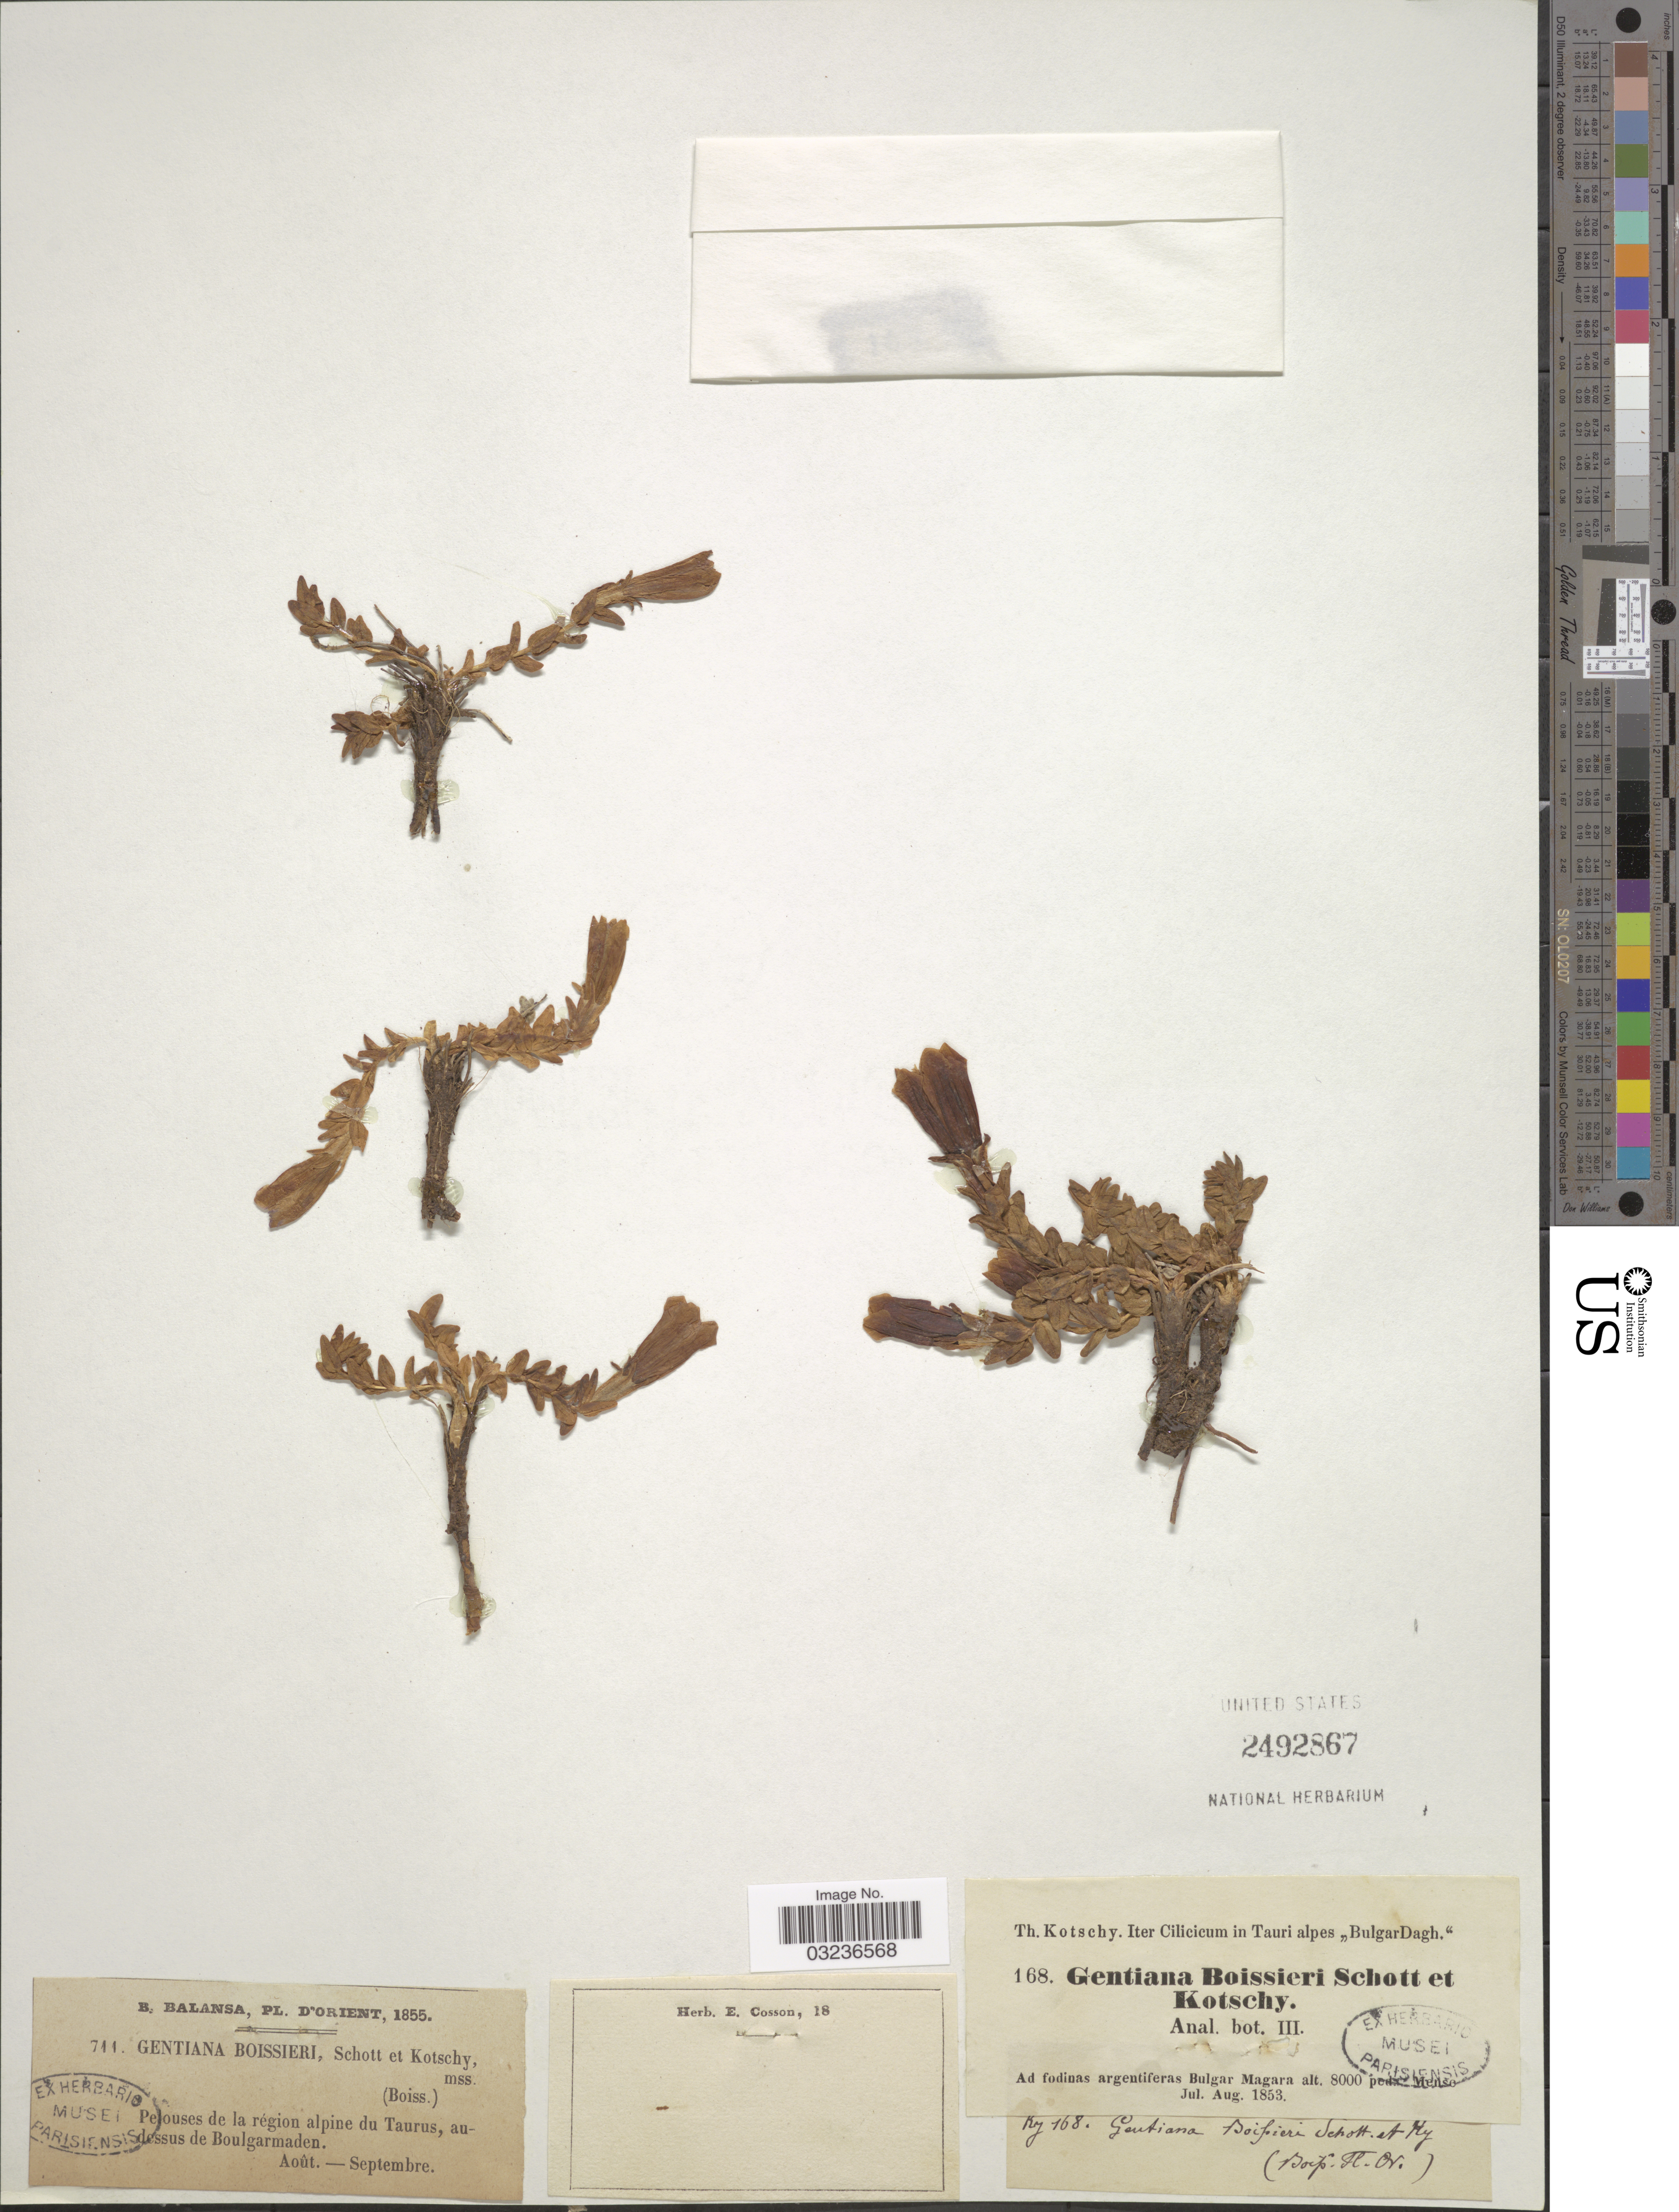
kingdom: Plantae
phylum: Tracheophyta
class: Magnoliopsida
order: Gentianales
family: Gentianaceae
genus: Gentiana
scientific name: Gentiana boissieri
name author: Schott & Kotschy ex Boiss.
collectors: K. G. Kotschy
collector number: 168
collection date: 1853-07/1853-08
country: Turkey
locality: Iter Cilicicum in Tauri alpes "BulgarDagh". Ad fodinas argentiferas Bulgar Magara.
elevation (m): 2438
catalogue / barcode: US 2492867-2